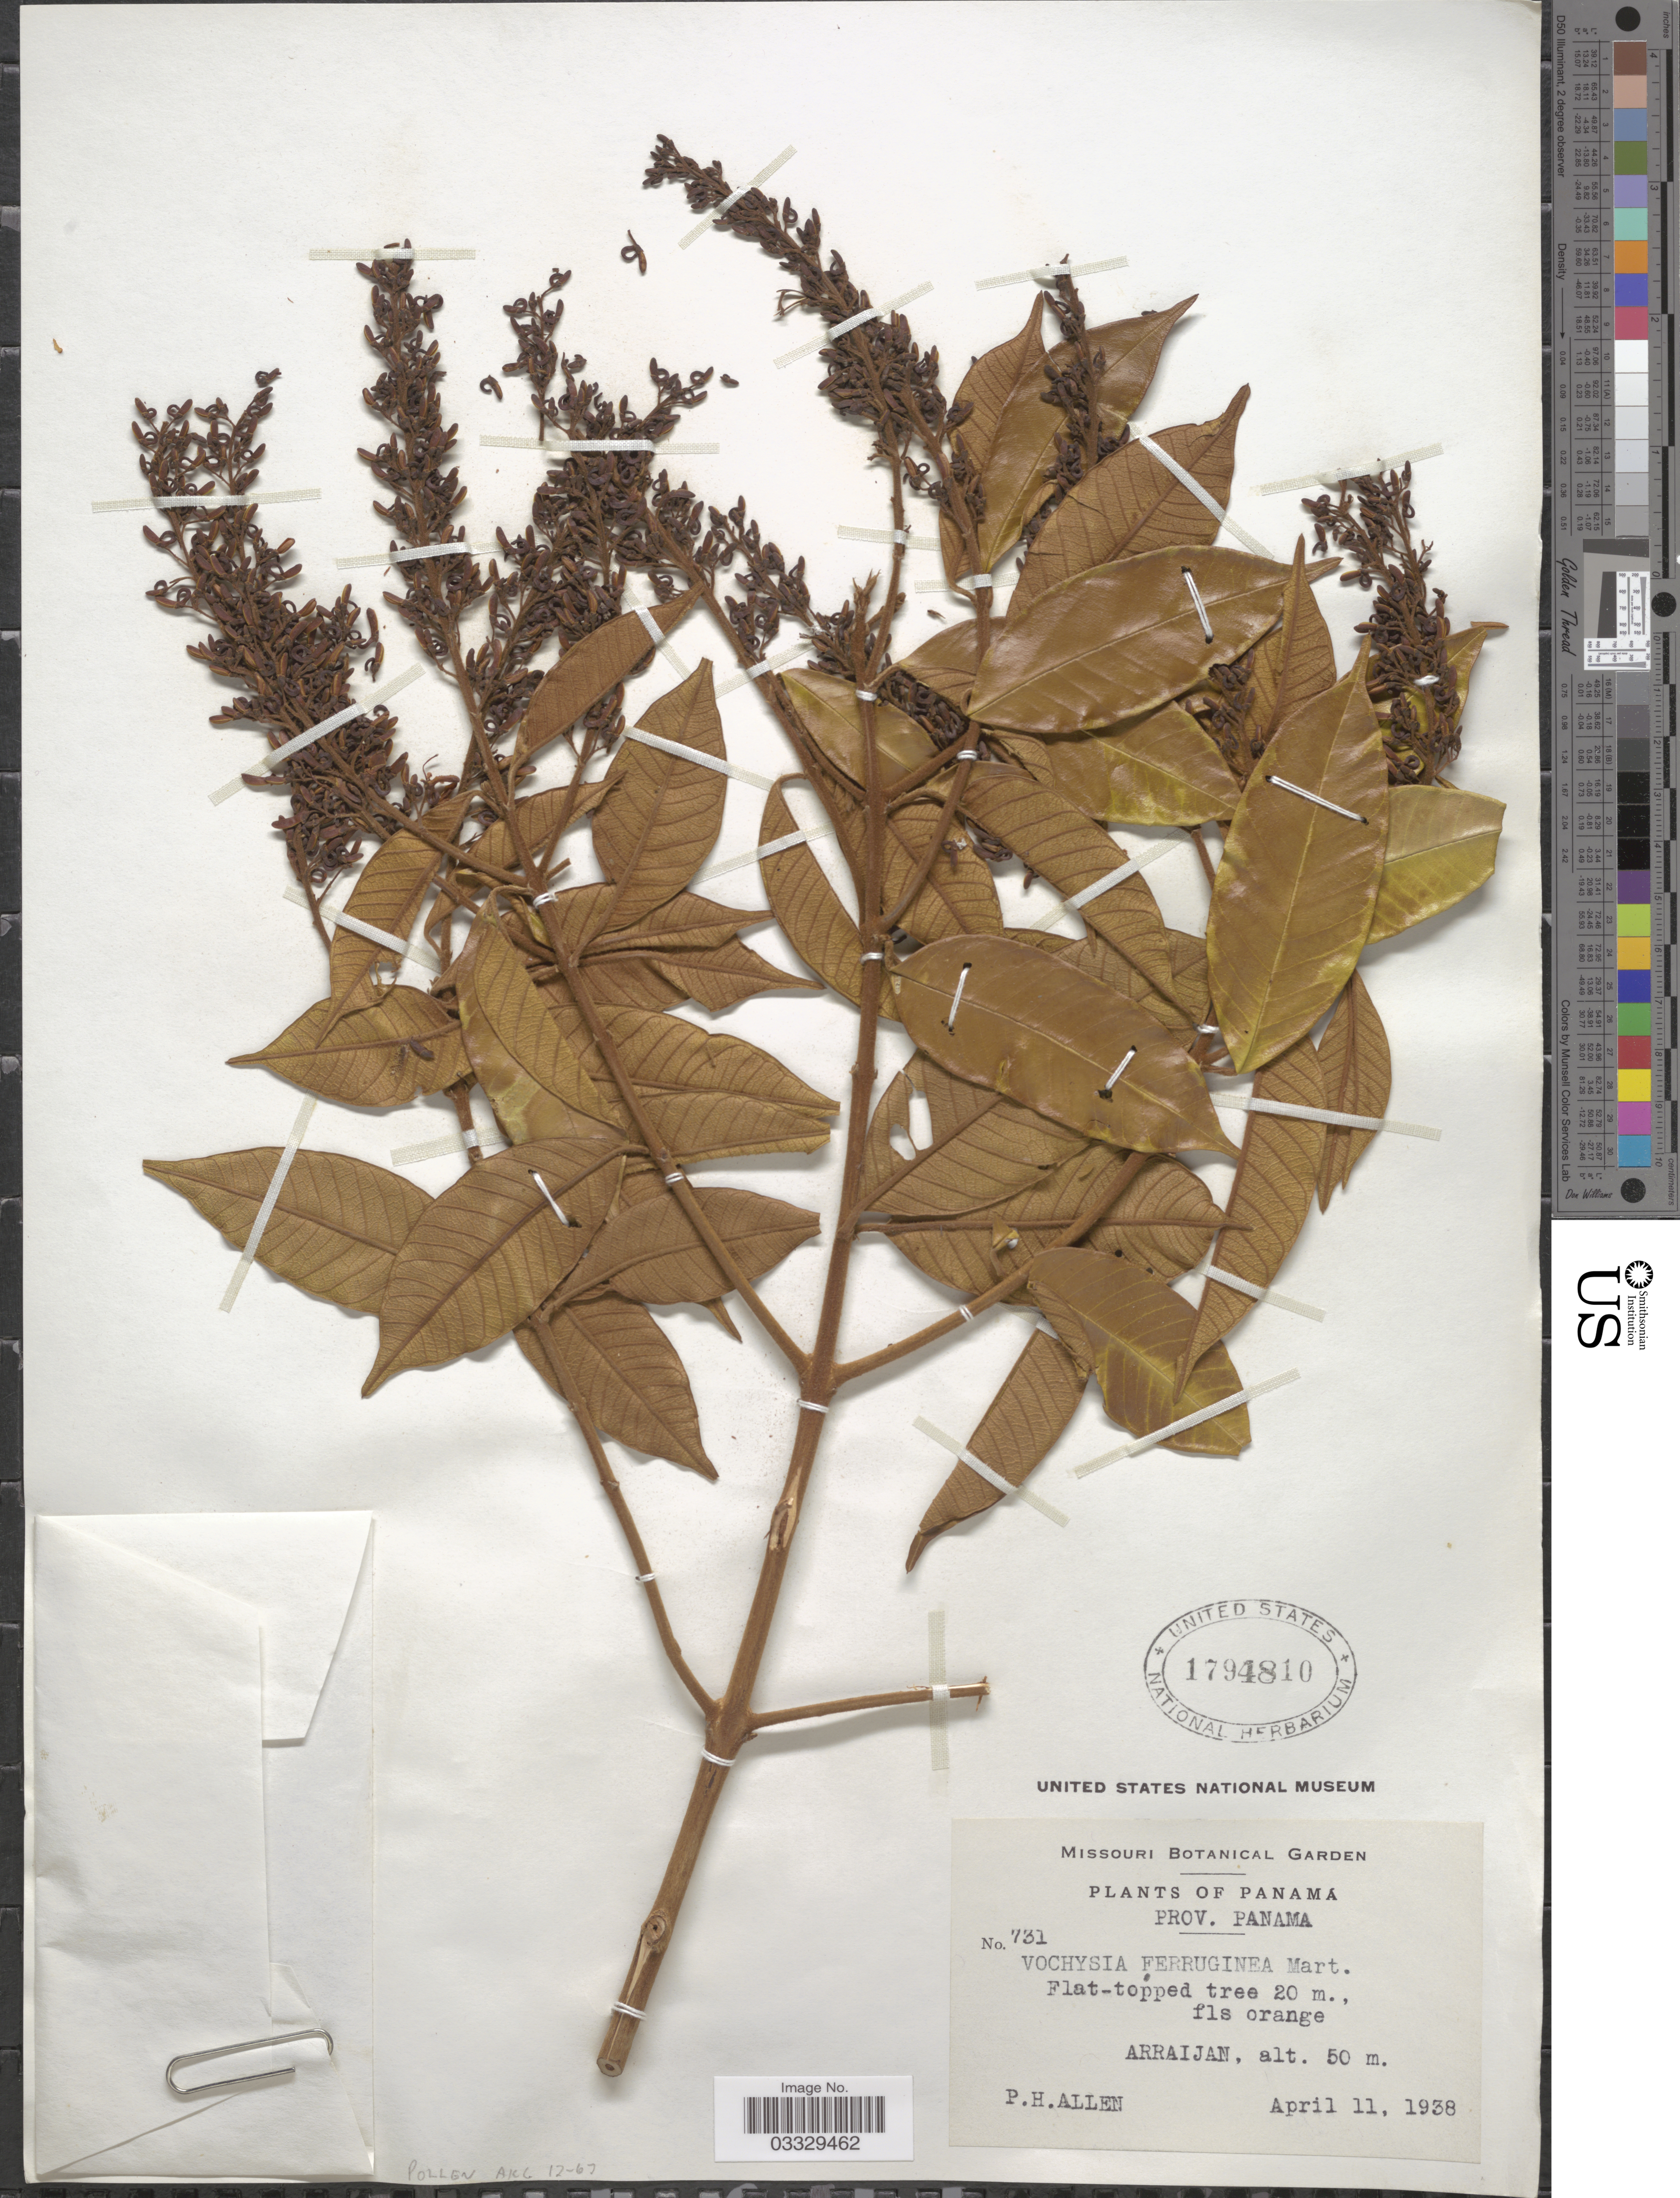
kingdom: Plantae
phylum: Tracheophyta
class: Magnoliopsida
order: Myrtales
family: Vochysiaceae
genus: Vochysia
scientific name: Vochysia ferruginea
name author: Mart.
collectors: P. H. Allen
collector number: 731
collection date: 1938-04-11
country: Panama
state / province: Panamá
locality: Arraijan.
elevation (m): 50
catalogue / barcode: US 1794810